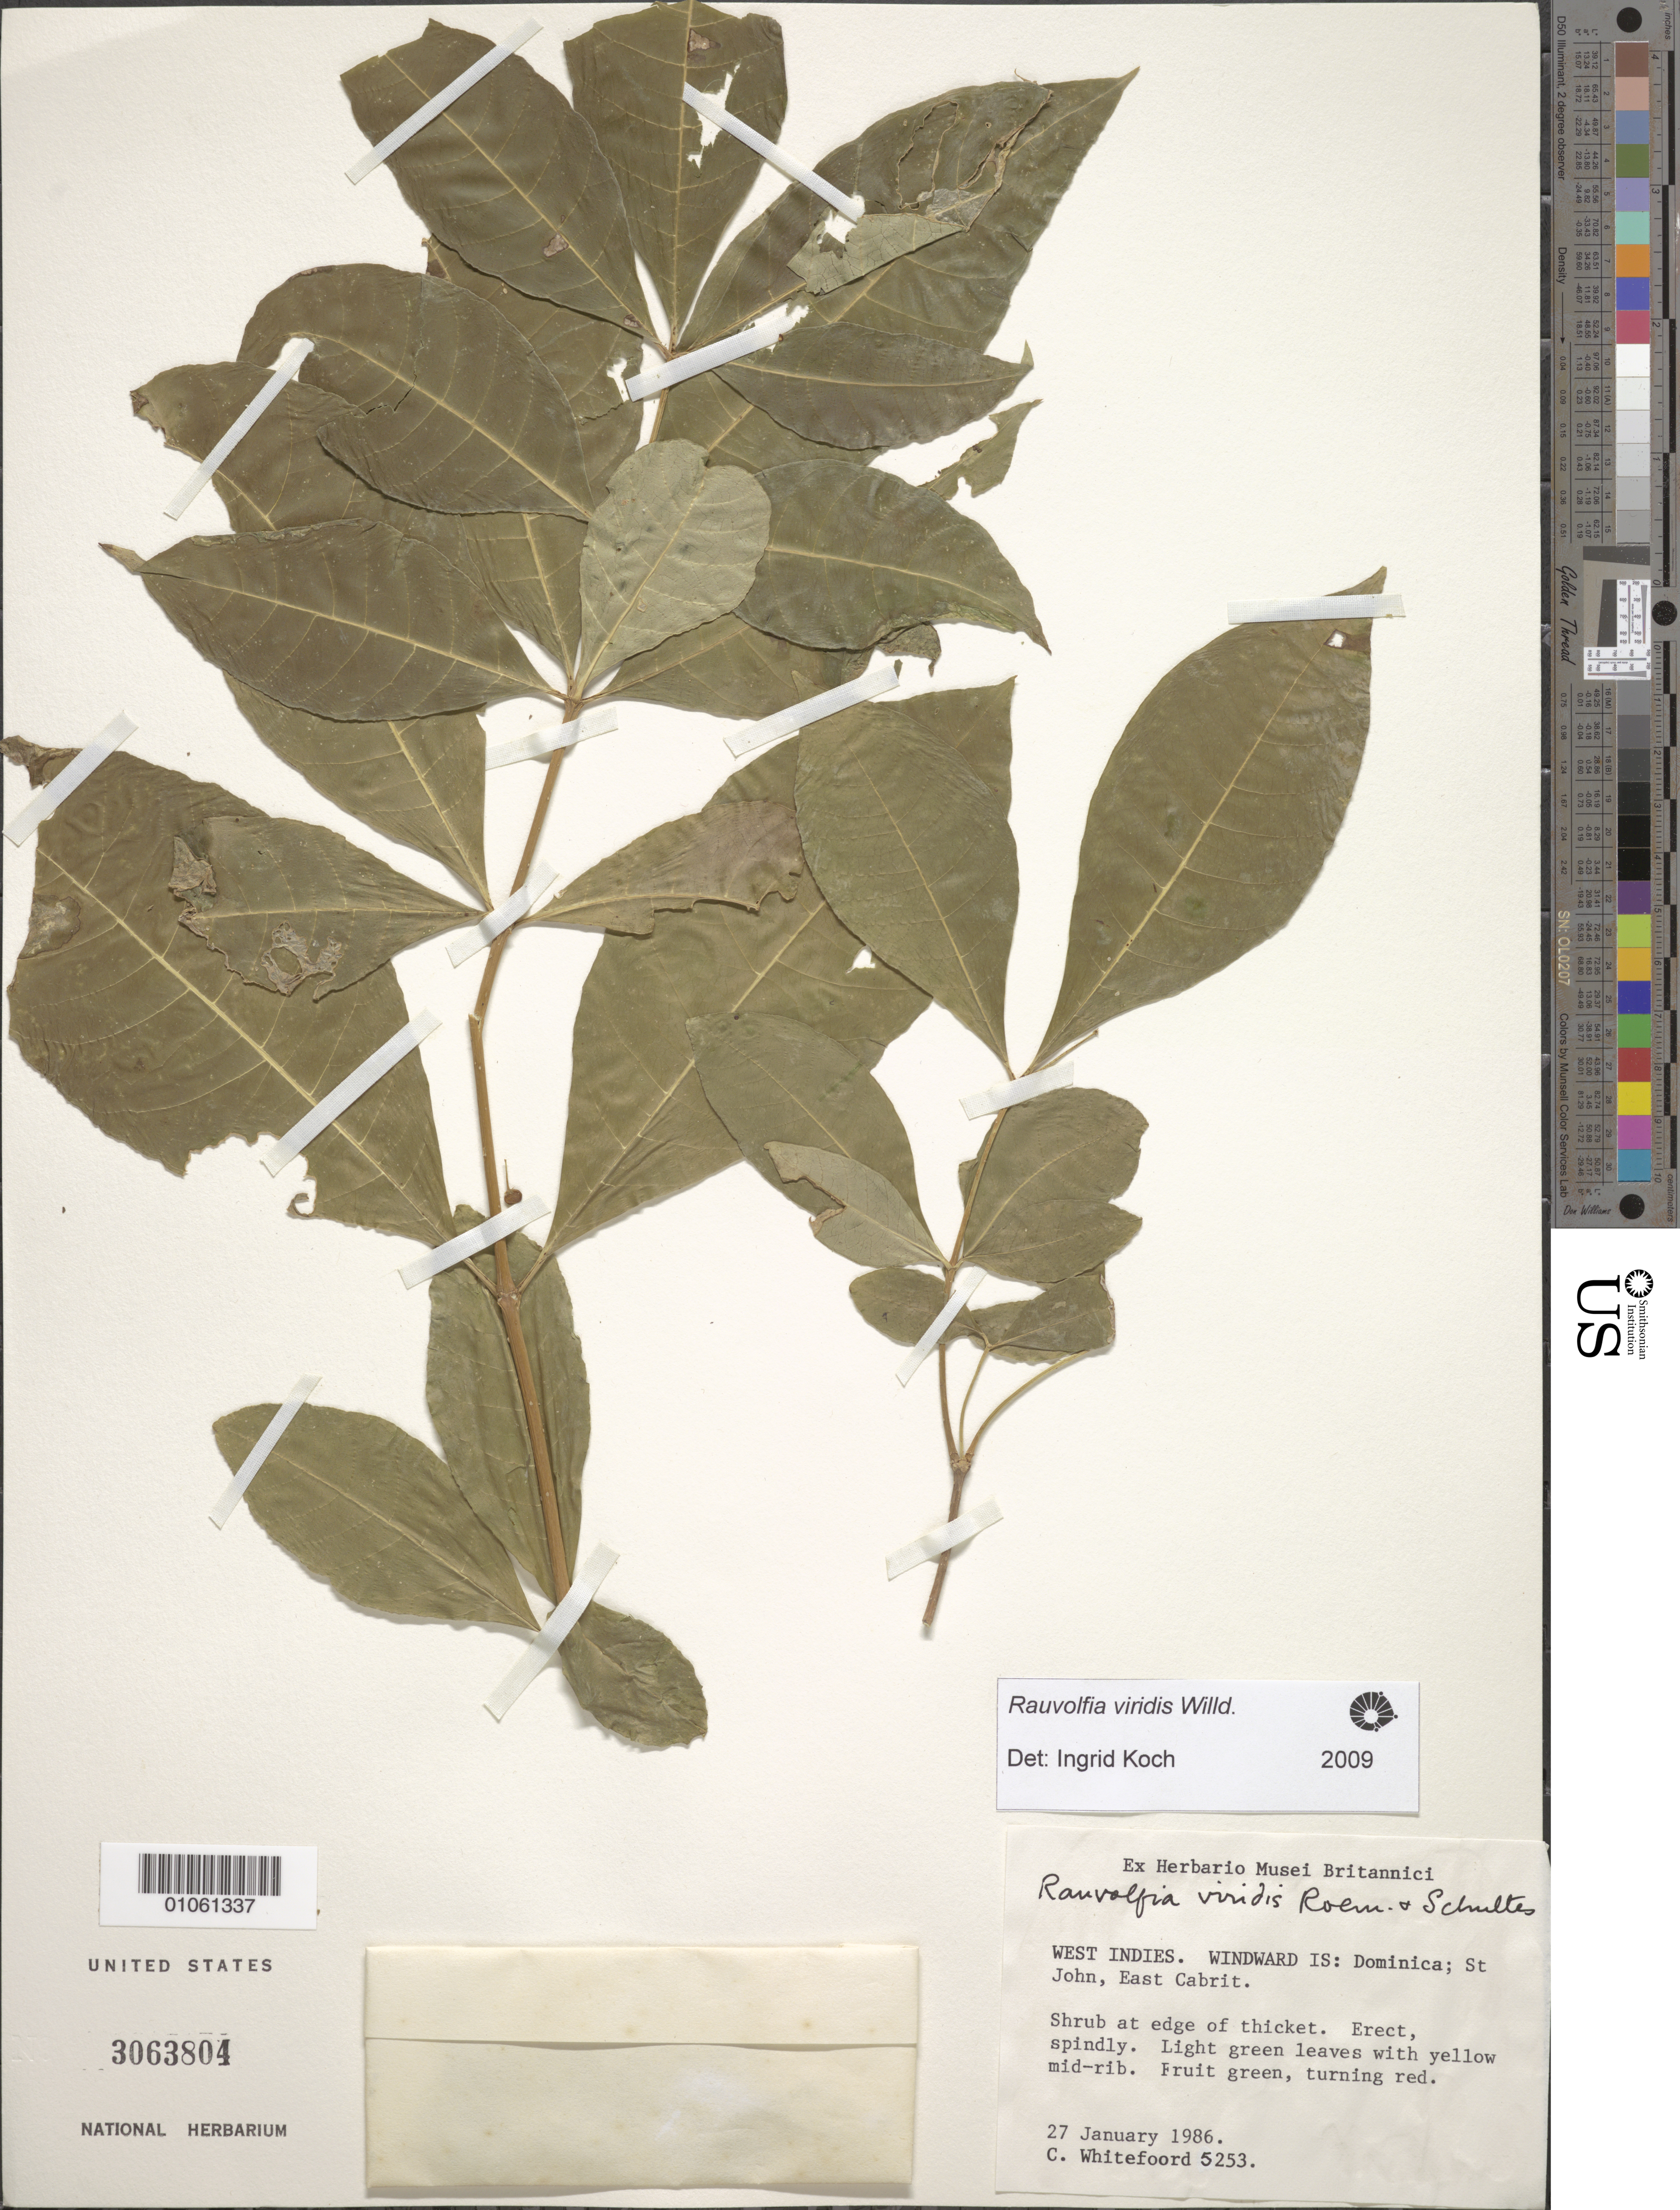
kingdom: Plantae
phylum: Tracheophyta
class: Magnoliopsida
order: Gentianales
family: Apocynaceae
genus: Rauvolfia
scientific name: Rauvolfia viridis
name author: Willd. ex Roem. & Schult.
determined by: Koch, I.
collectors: C. Whitefoord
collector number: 5253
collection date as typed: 27 Jan 1986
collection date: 1986-01-27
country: Dominica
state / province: St. John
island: Dominica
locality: East Cabrit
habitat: At edge of thicket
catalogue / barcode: US 3063804